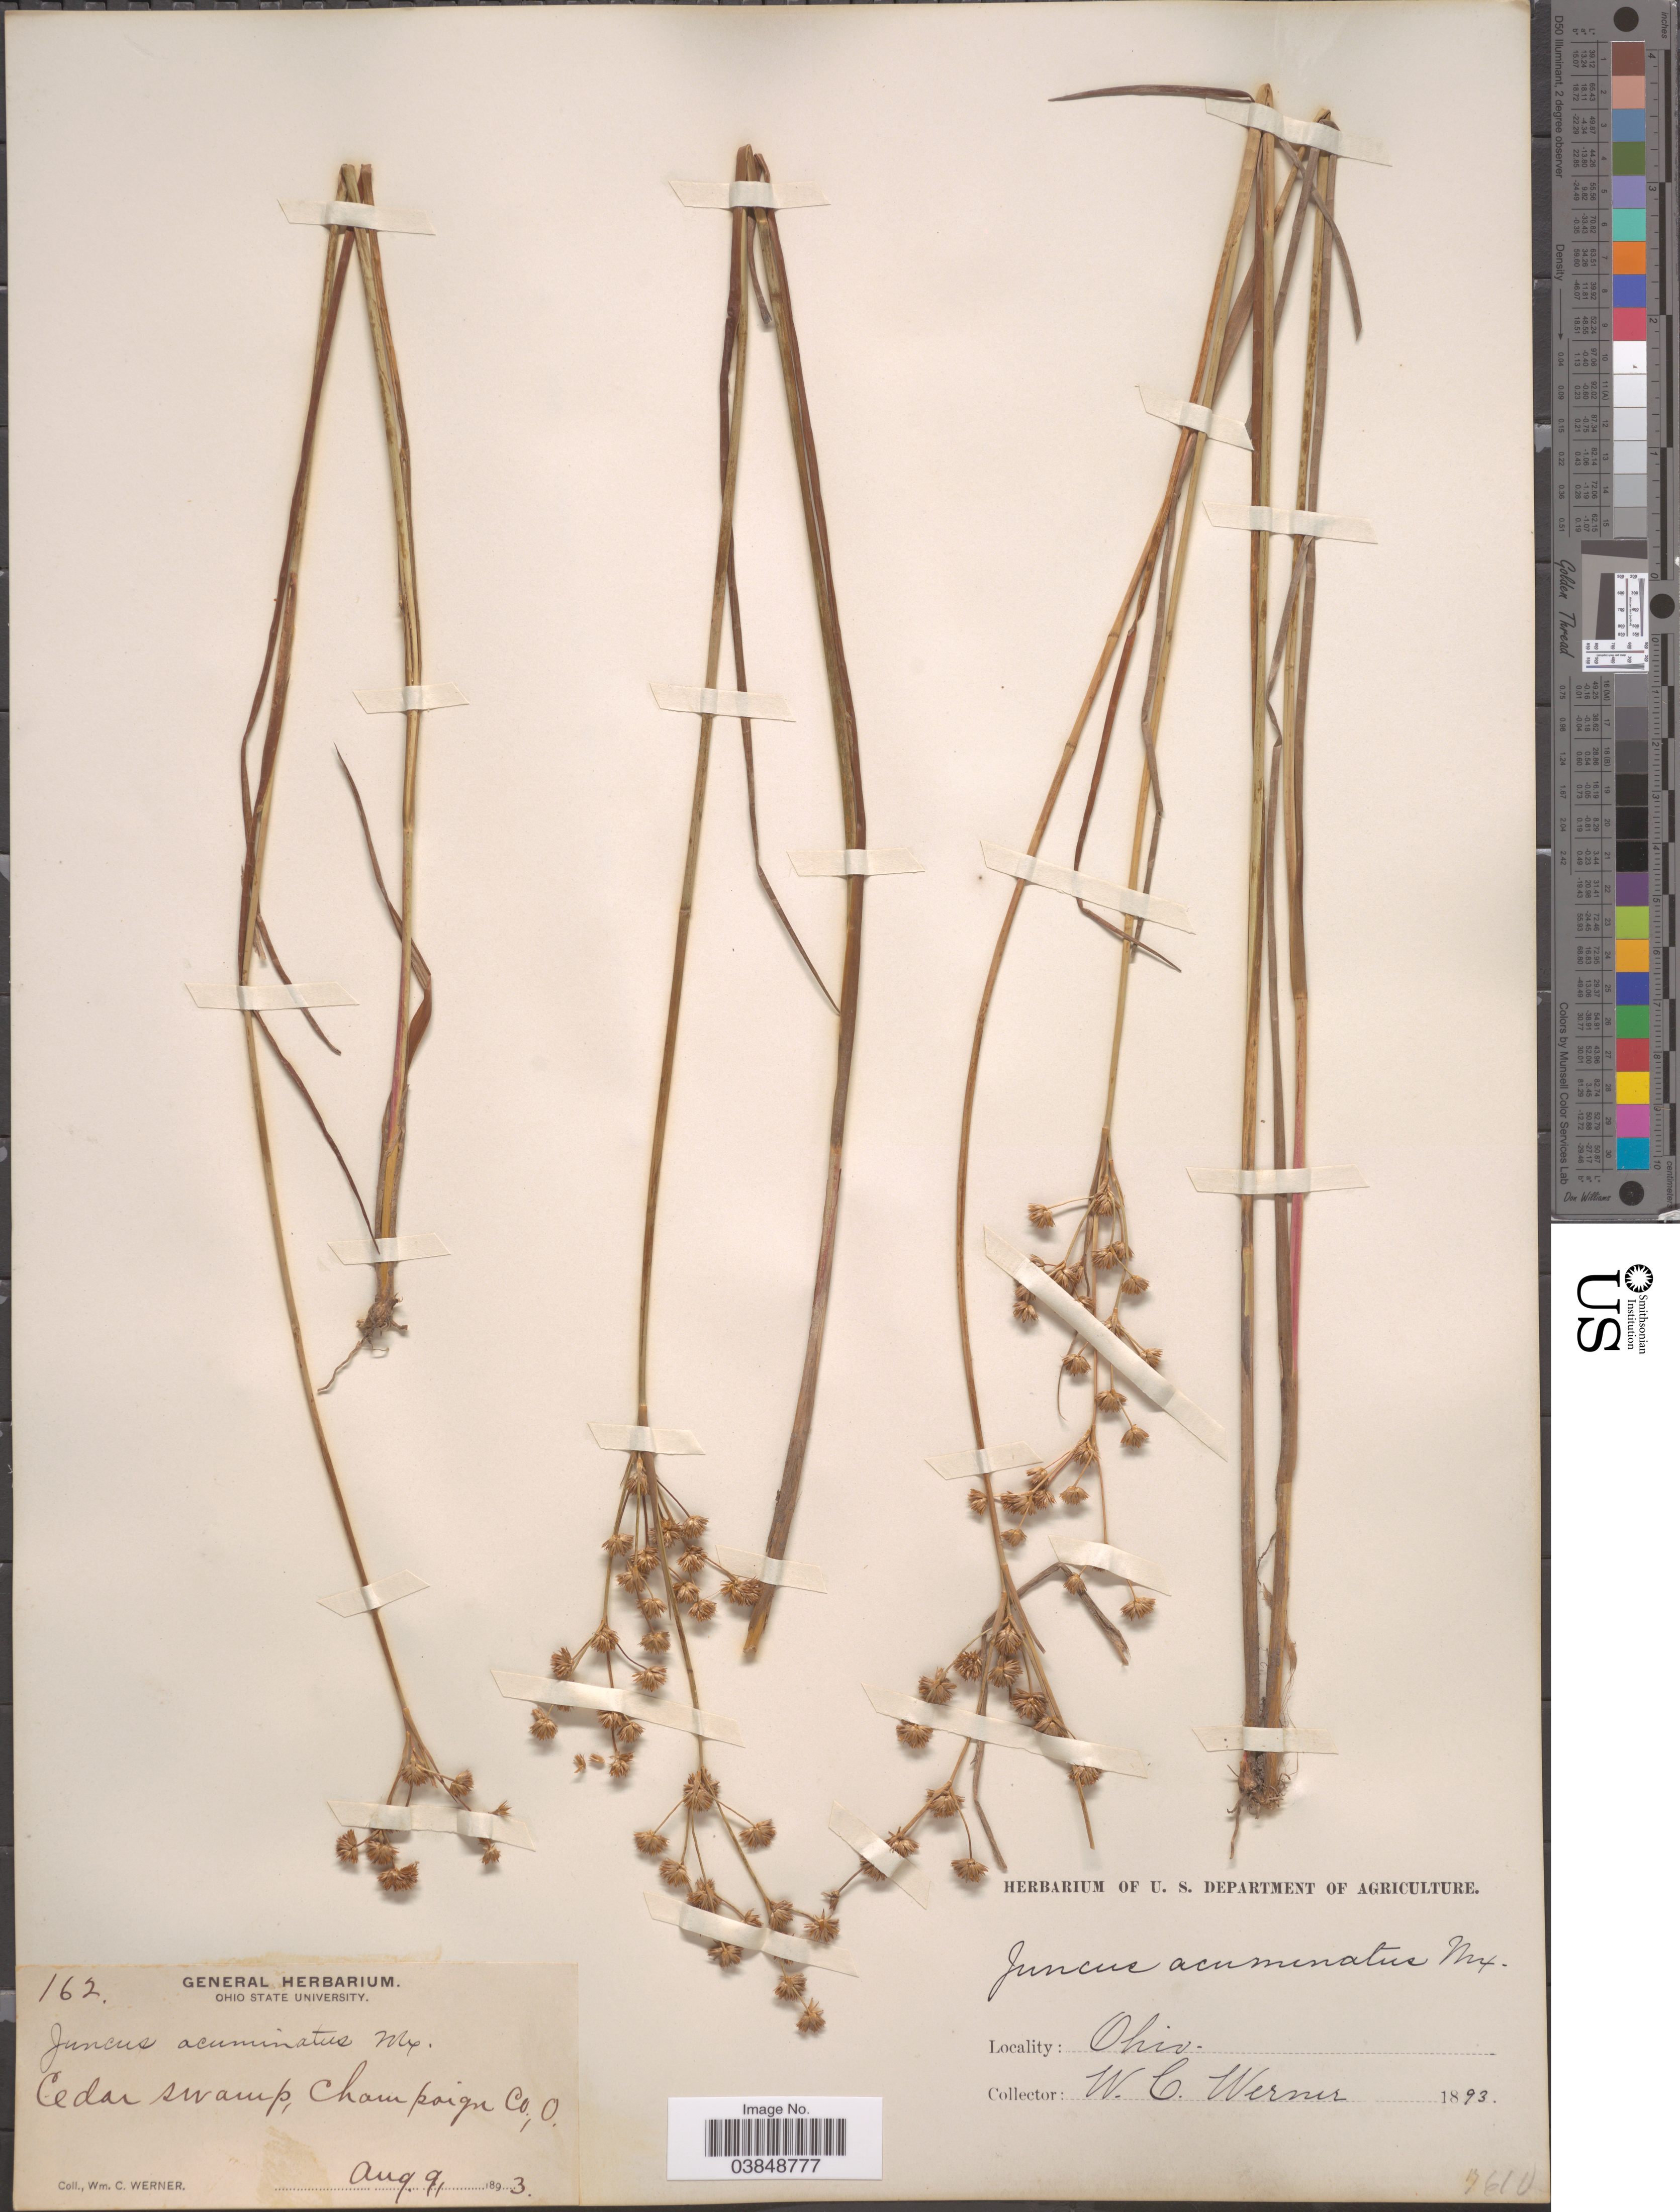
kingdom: Plantae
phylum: Tracheophyta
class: Liliopsida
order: Poales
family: Juncaceae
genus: Juncus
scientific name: Juncus acuminatus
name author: Michx.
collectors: W. Werner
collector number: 162*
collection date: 1893-08-09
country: United States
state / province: Ohio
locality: Cedar Swamp, Champaign Co.